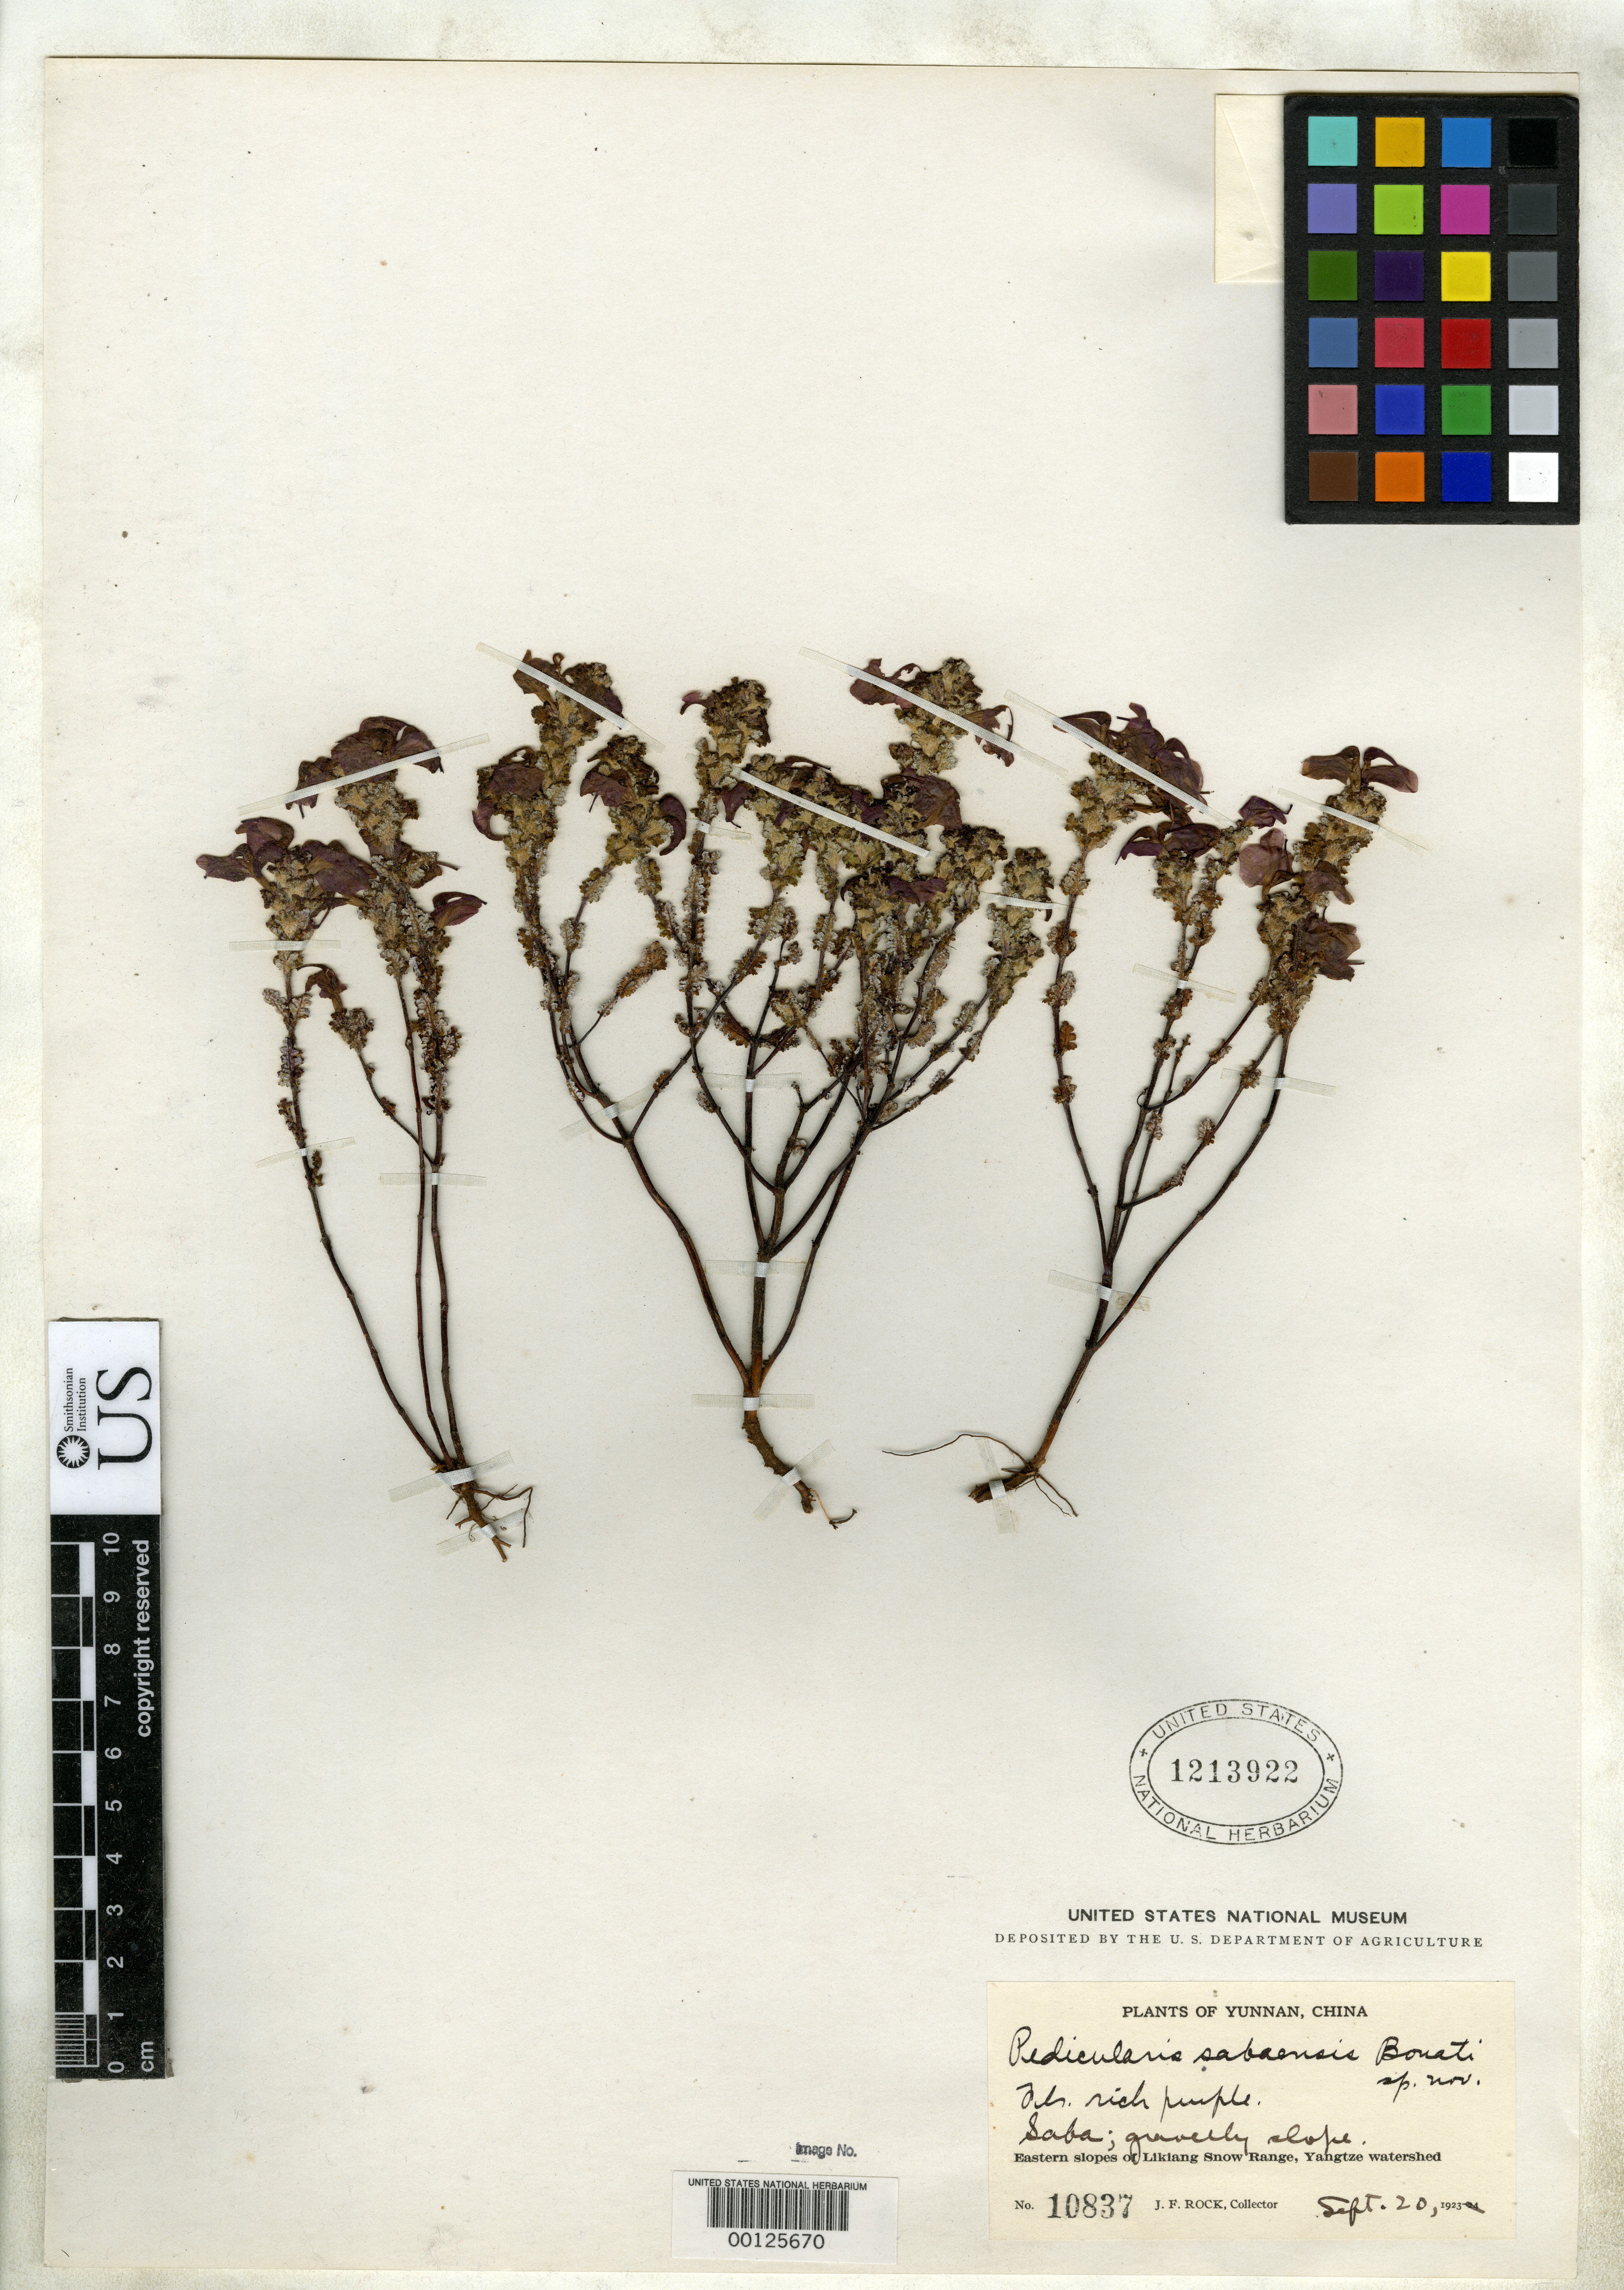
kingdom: Plantae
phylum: Tracheophyta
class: Magnoliopsida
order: Lamiales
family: Orobanchaceae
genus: Pedicularis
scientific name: Pedicularis sabaensis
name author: Bonati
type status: Isotype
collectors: J. F. Rock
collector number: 10837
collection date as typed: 20 Sep 1923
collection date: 1923-09-20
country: China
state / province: Yunnan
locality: Likiang snow range.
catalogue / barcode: US 1213922